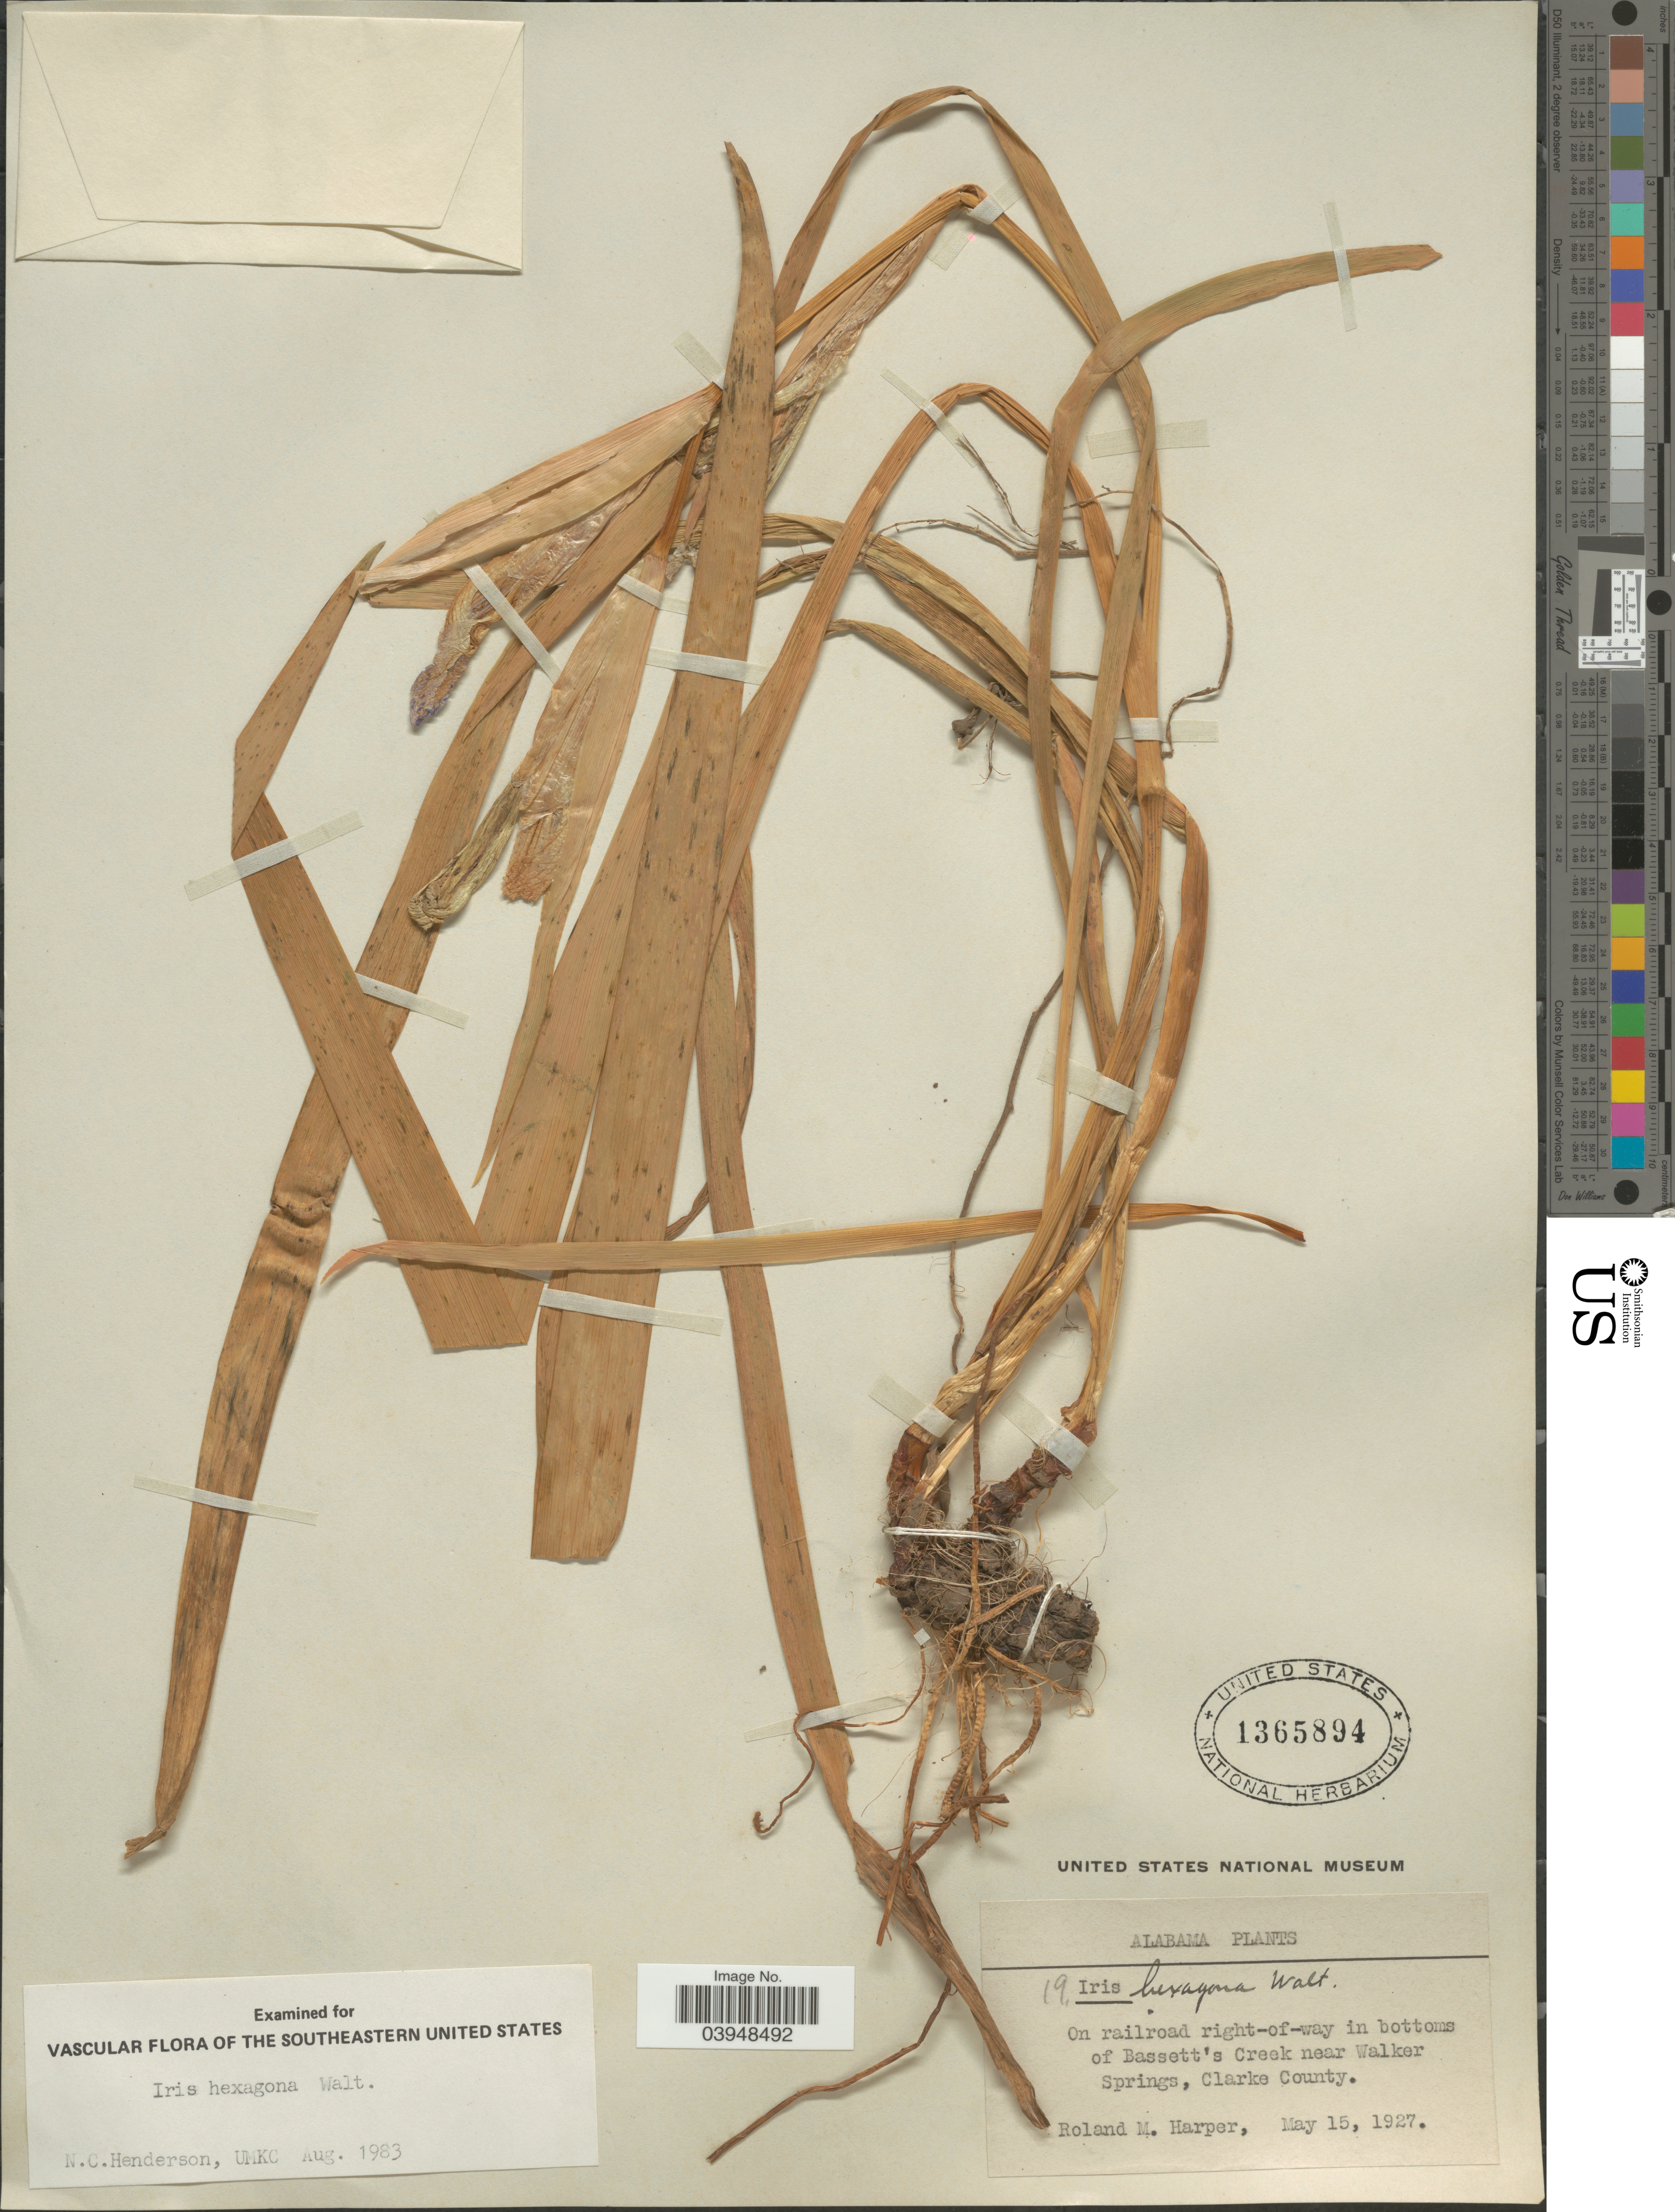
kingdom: Plantae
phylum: Tracheophyta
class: Liliopsida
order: Asparagales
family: Iridaceae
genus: Iris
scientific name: Iris hexagona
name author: Walter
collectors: R. M. Harper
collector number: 19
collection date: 1927-05-15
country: United States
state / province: Alabama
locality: On railroad right-of-way in bottoms of Bassett's Creek near Walker Springs, Clarke County.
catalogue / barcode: US 1365894